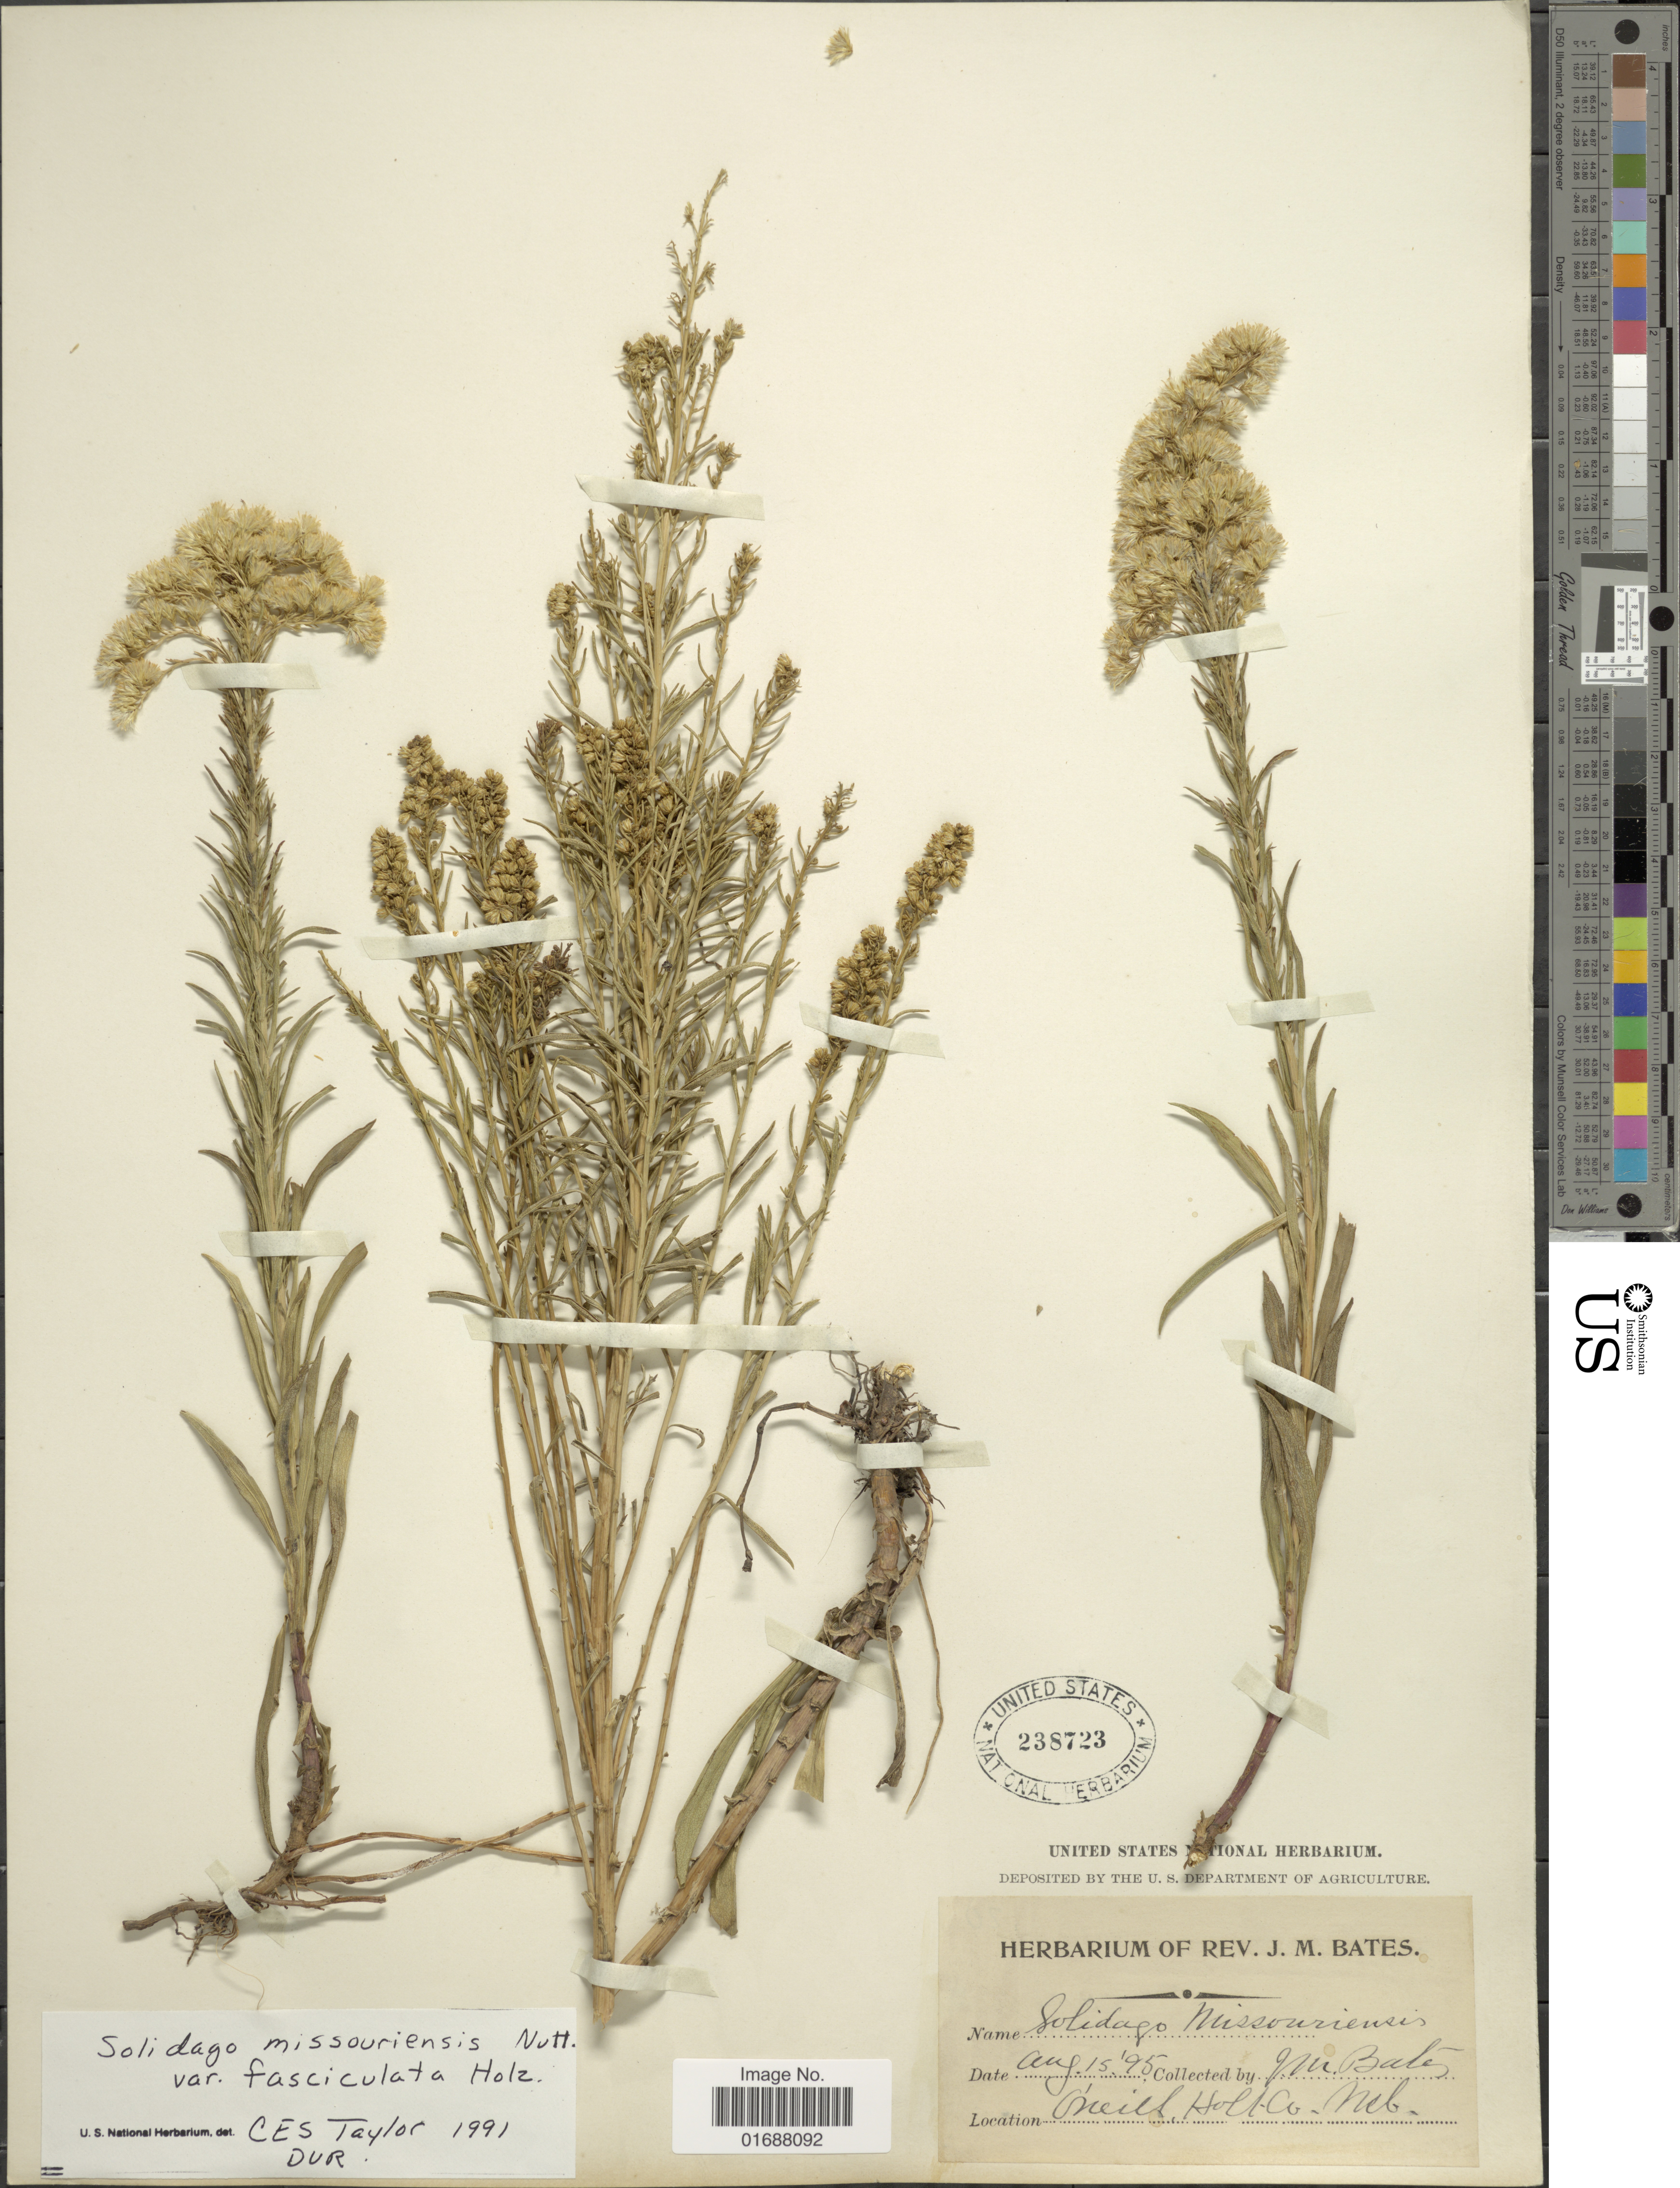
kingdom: Plantae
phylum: Tracheophyta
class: Magnoliopsida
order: Asterales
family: Asteraceae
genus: Solidago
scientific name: Solidago missouriensis var. fasciculata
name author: Holz.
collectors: J. Bates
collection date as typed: Transcribed d/m/y: 15/8/95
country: United States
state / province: Nebraska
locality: O'neill Hotl. Co.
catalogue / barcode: US 238723